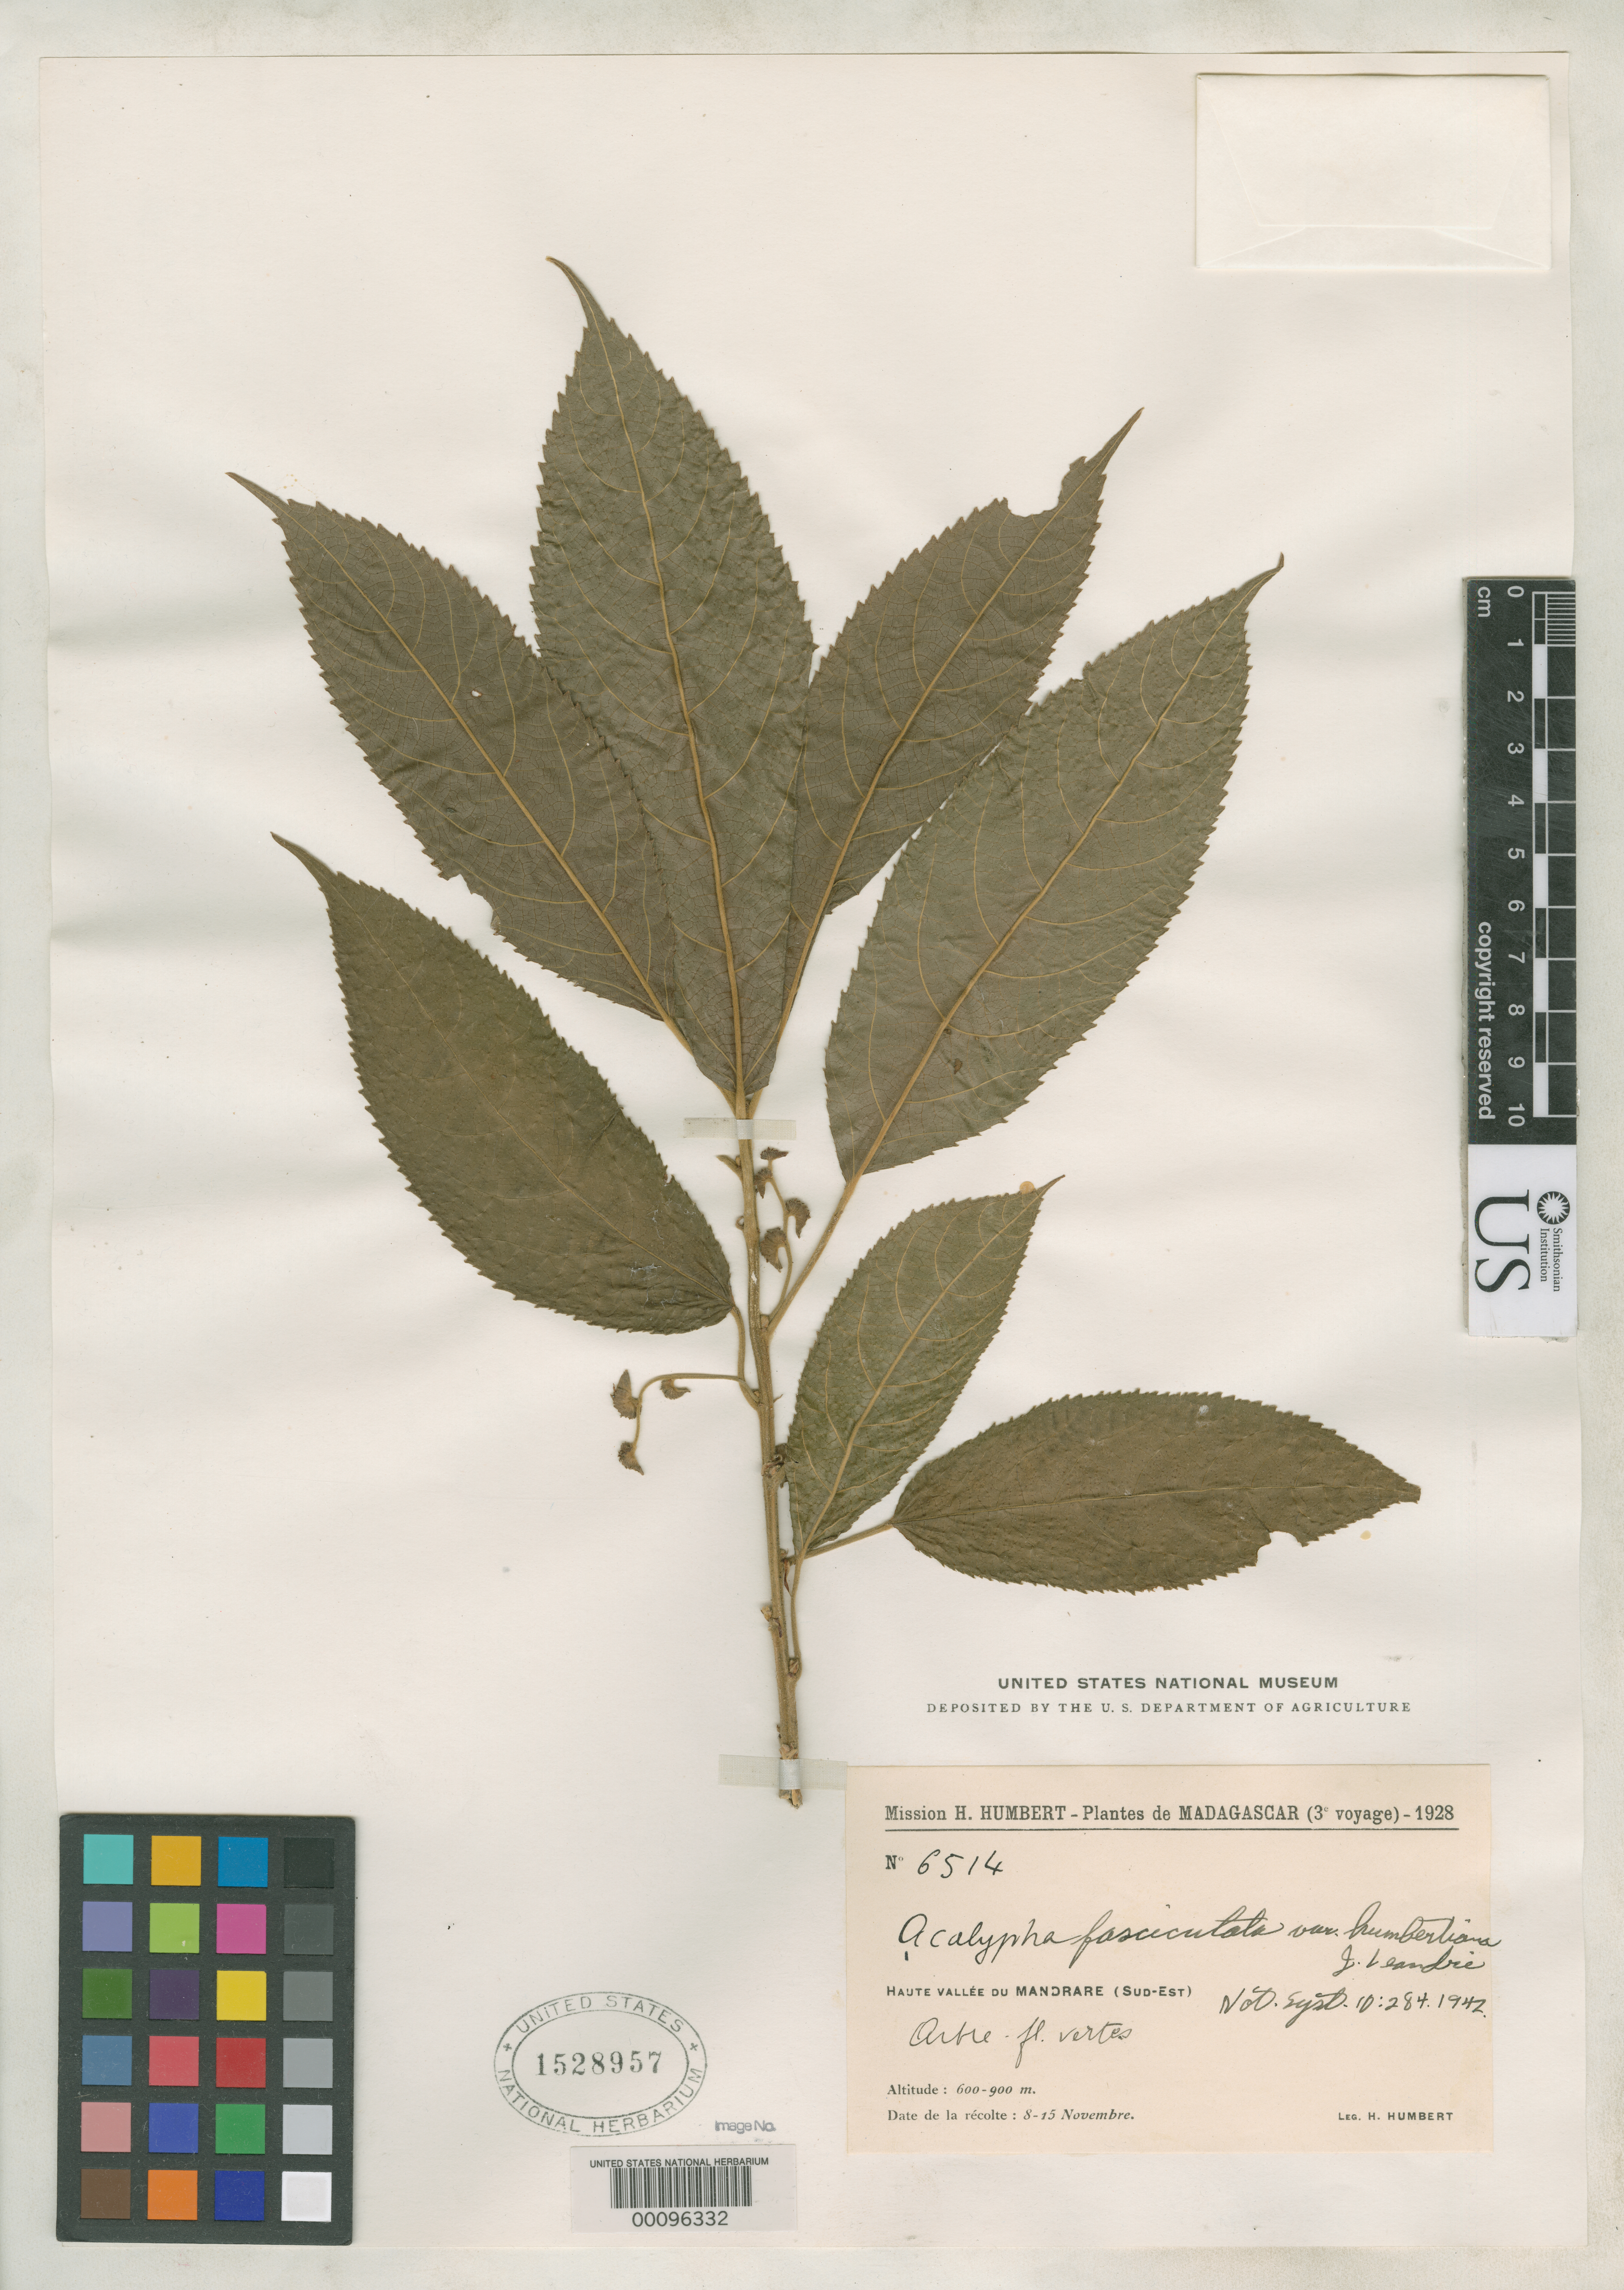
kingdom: Plantae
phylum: Tracheophyta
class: Magnoliopsida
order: Malpighiales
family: Euphorbiaceae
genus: Acalypha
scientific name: Acalypha fasciculata var. humbertiana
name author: Leandri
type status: Type Collection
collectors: H. Humbert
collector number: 6514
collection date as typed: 08 Nov 1928 to 13 Nov 1928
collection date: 1928-11-08/1928-11-13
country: Madagascar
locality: Haute Valle du Mandrare (sud-est).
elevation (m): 600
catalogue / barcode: US 1528957